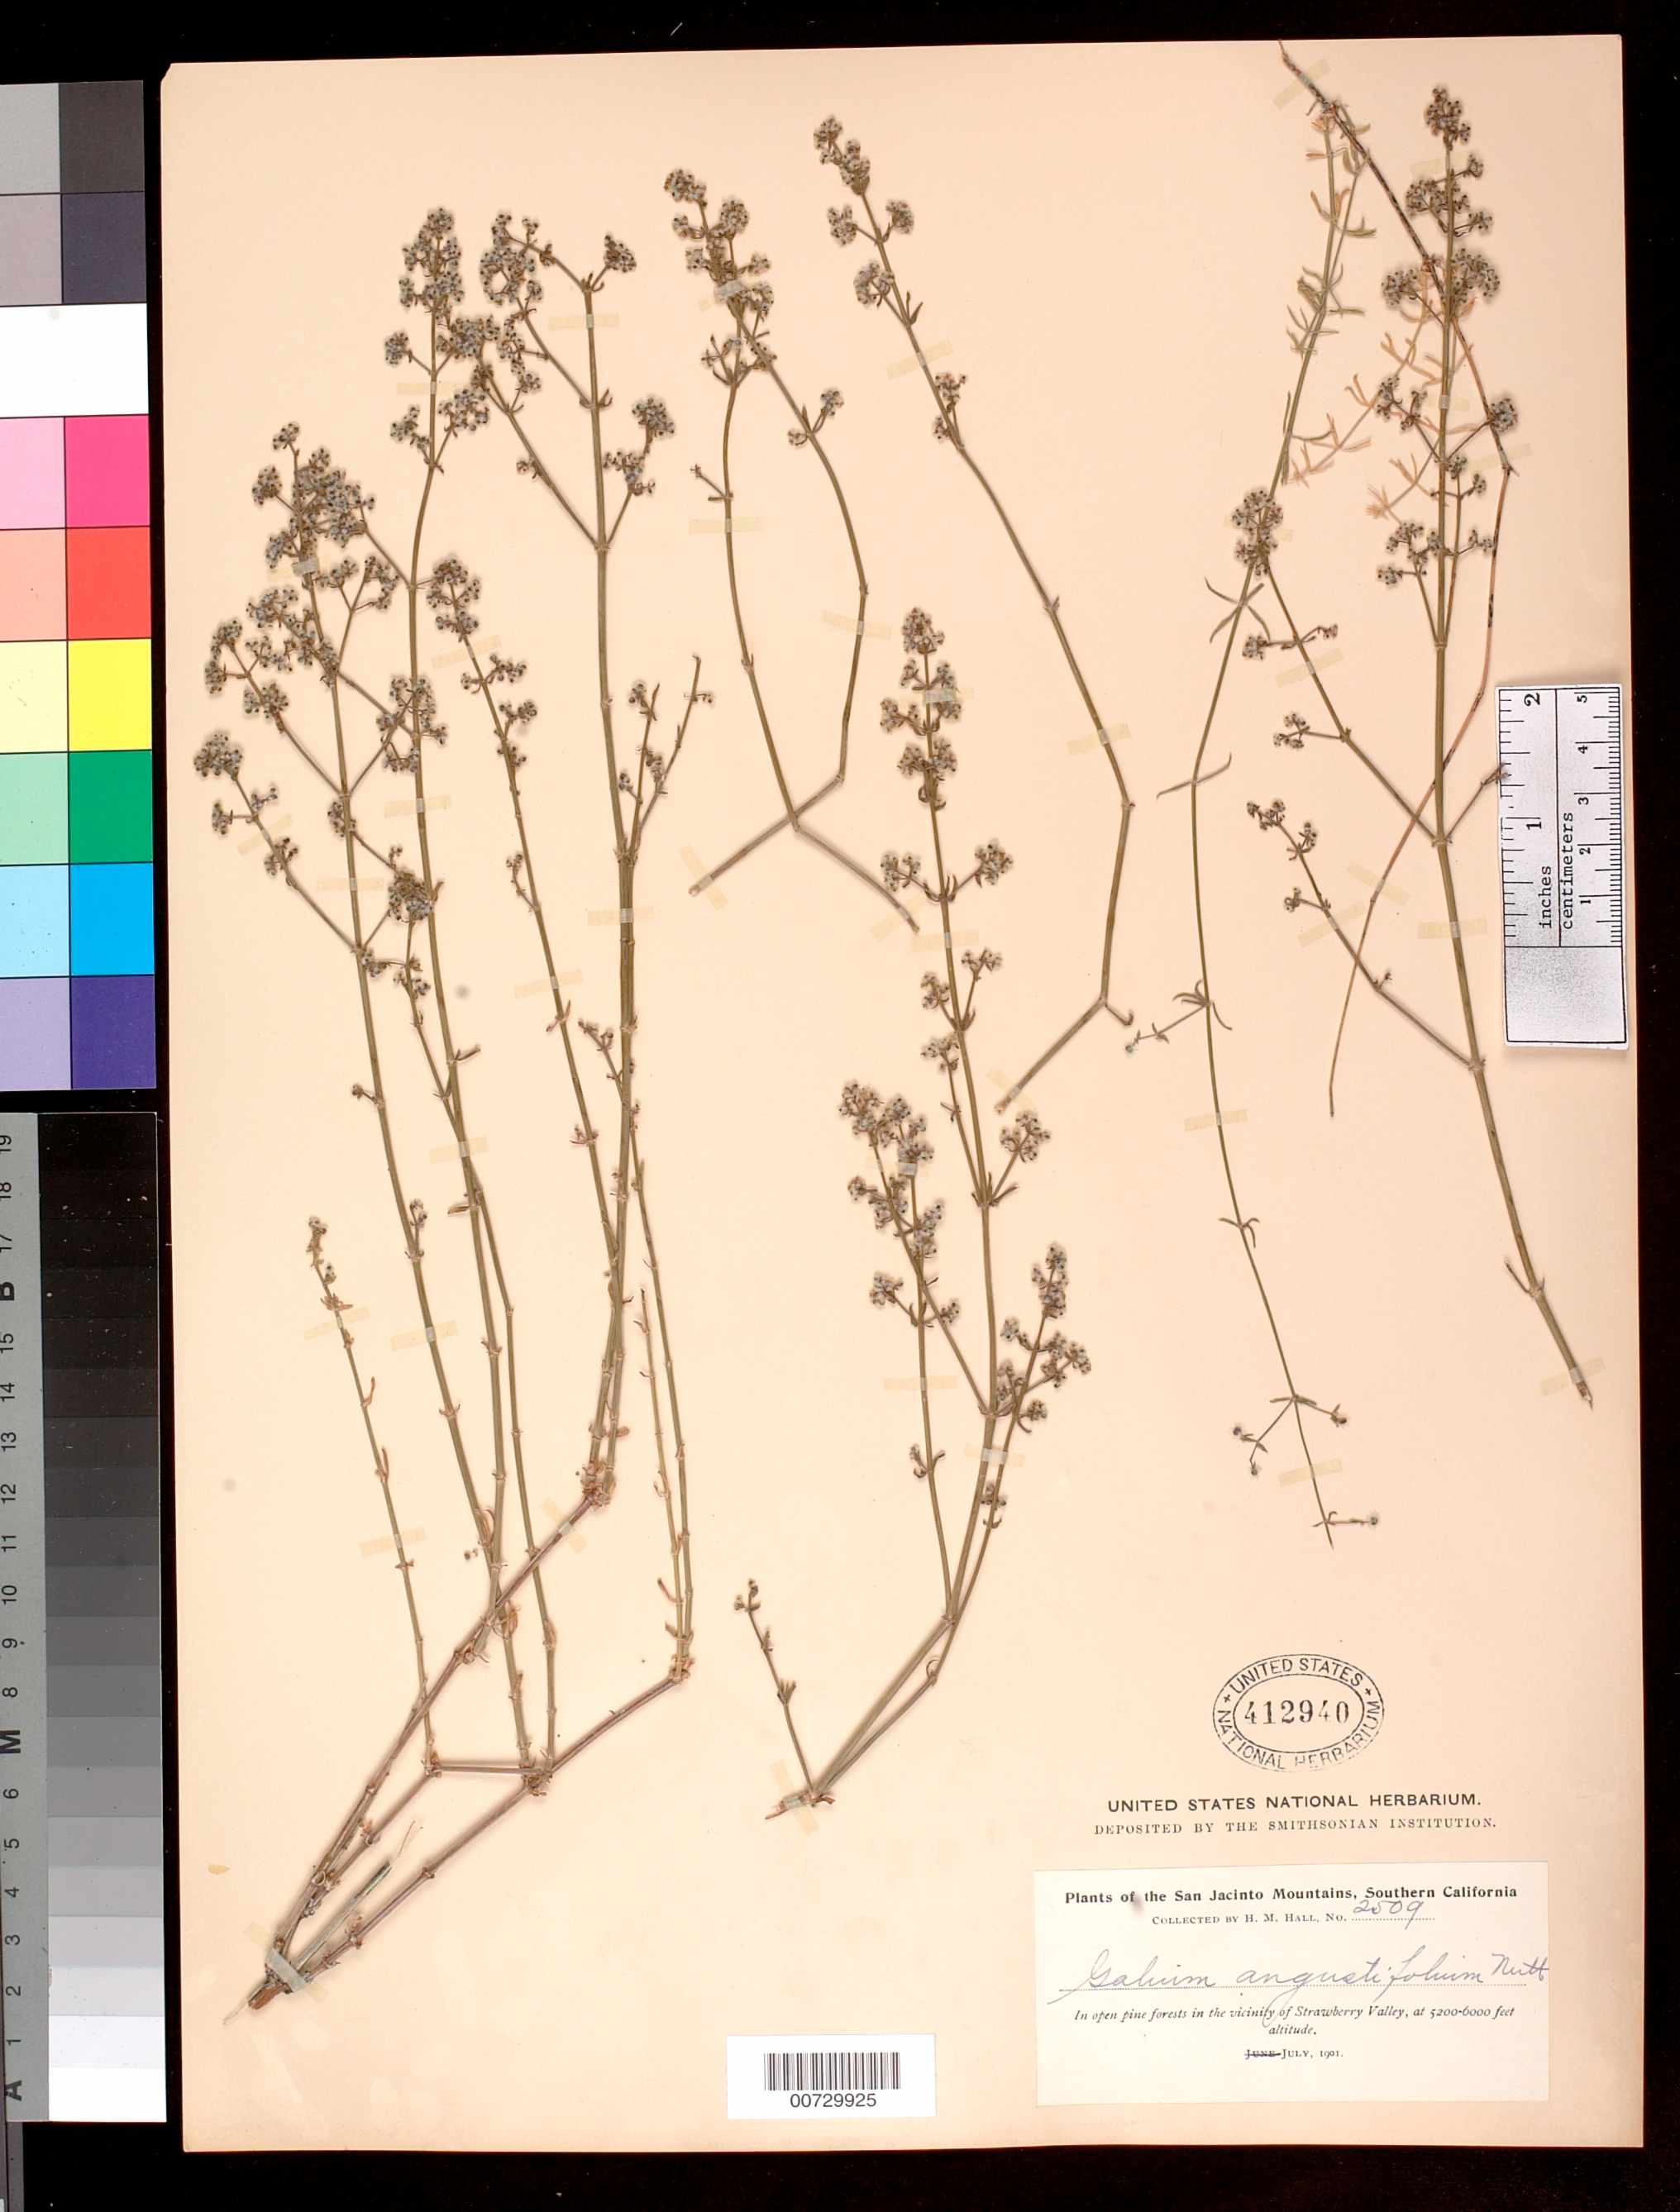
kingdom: Plantae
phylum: Tracheophyta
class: Magnoliopsida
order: Gentianales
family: Rubiaceae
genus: Galium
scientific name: Galium angustifolium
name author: Nutt.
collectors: H. M. Hall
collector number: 2509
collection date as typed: Jul 1901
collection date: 1901-07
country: United States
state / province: California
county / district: Riverside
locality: In open forest in the vicinity of Strawberry Valley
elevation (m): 1585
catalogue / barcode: US 412940